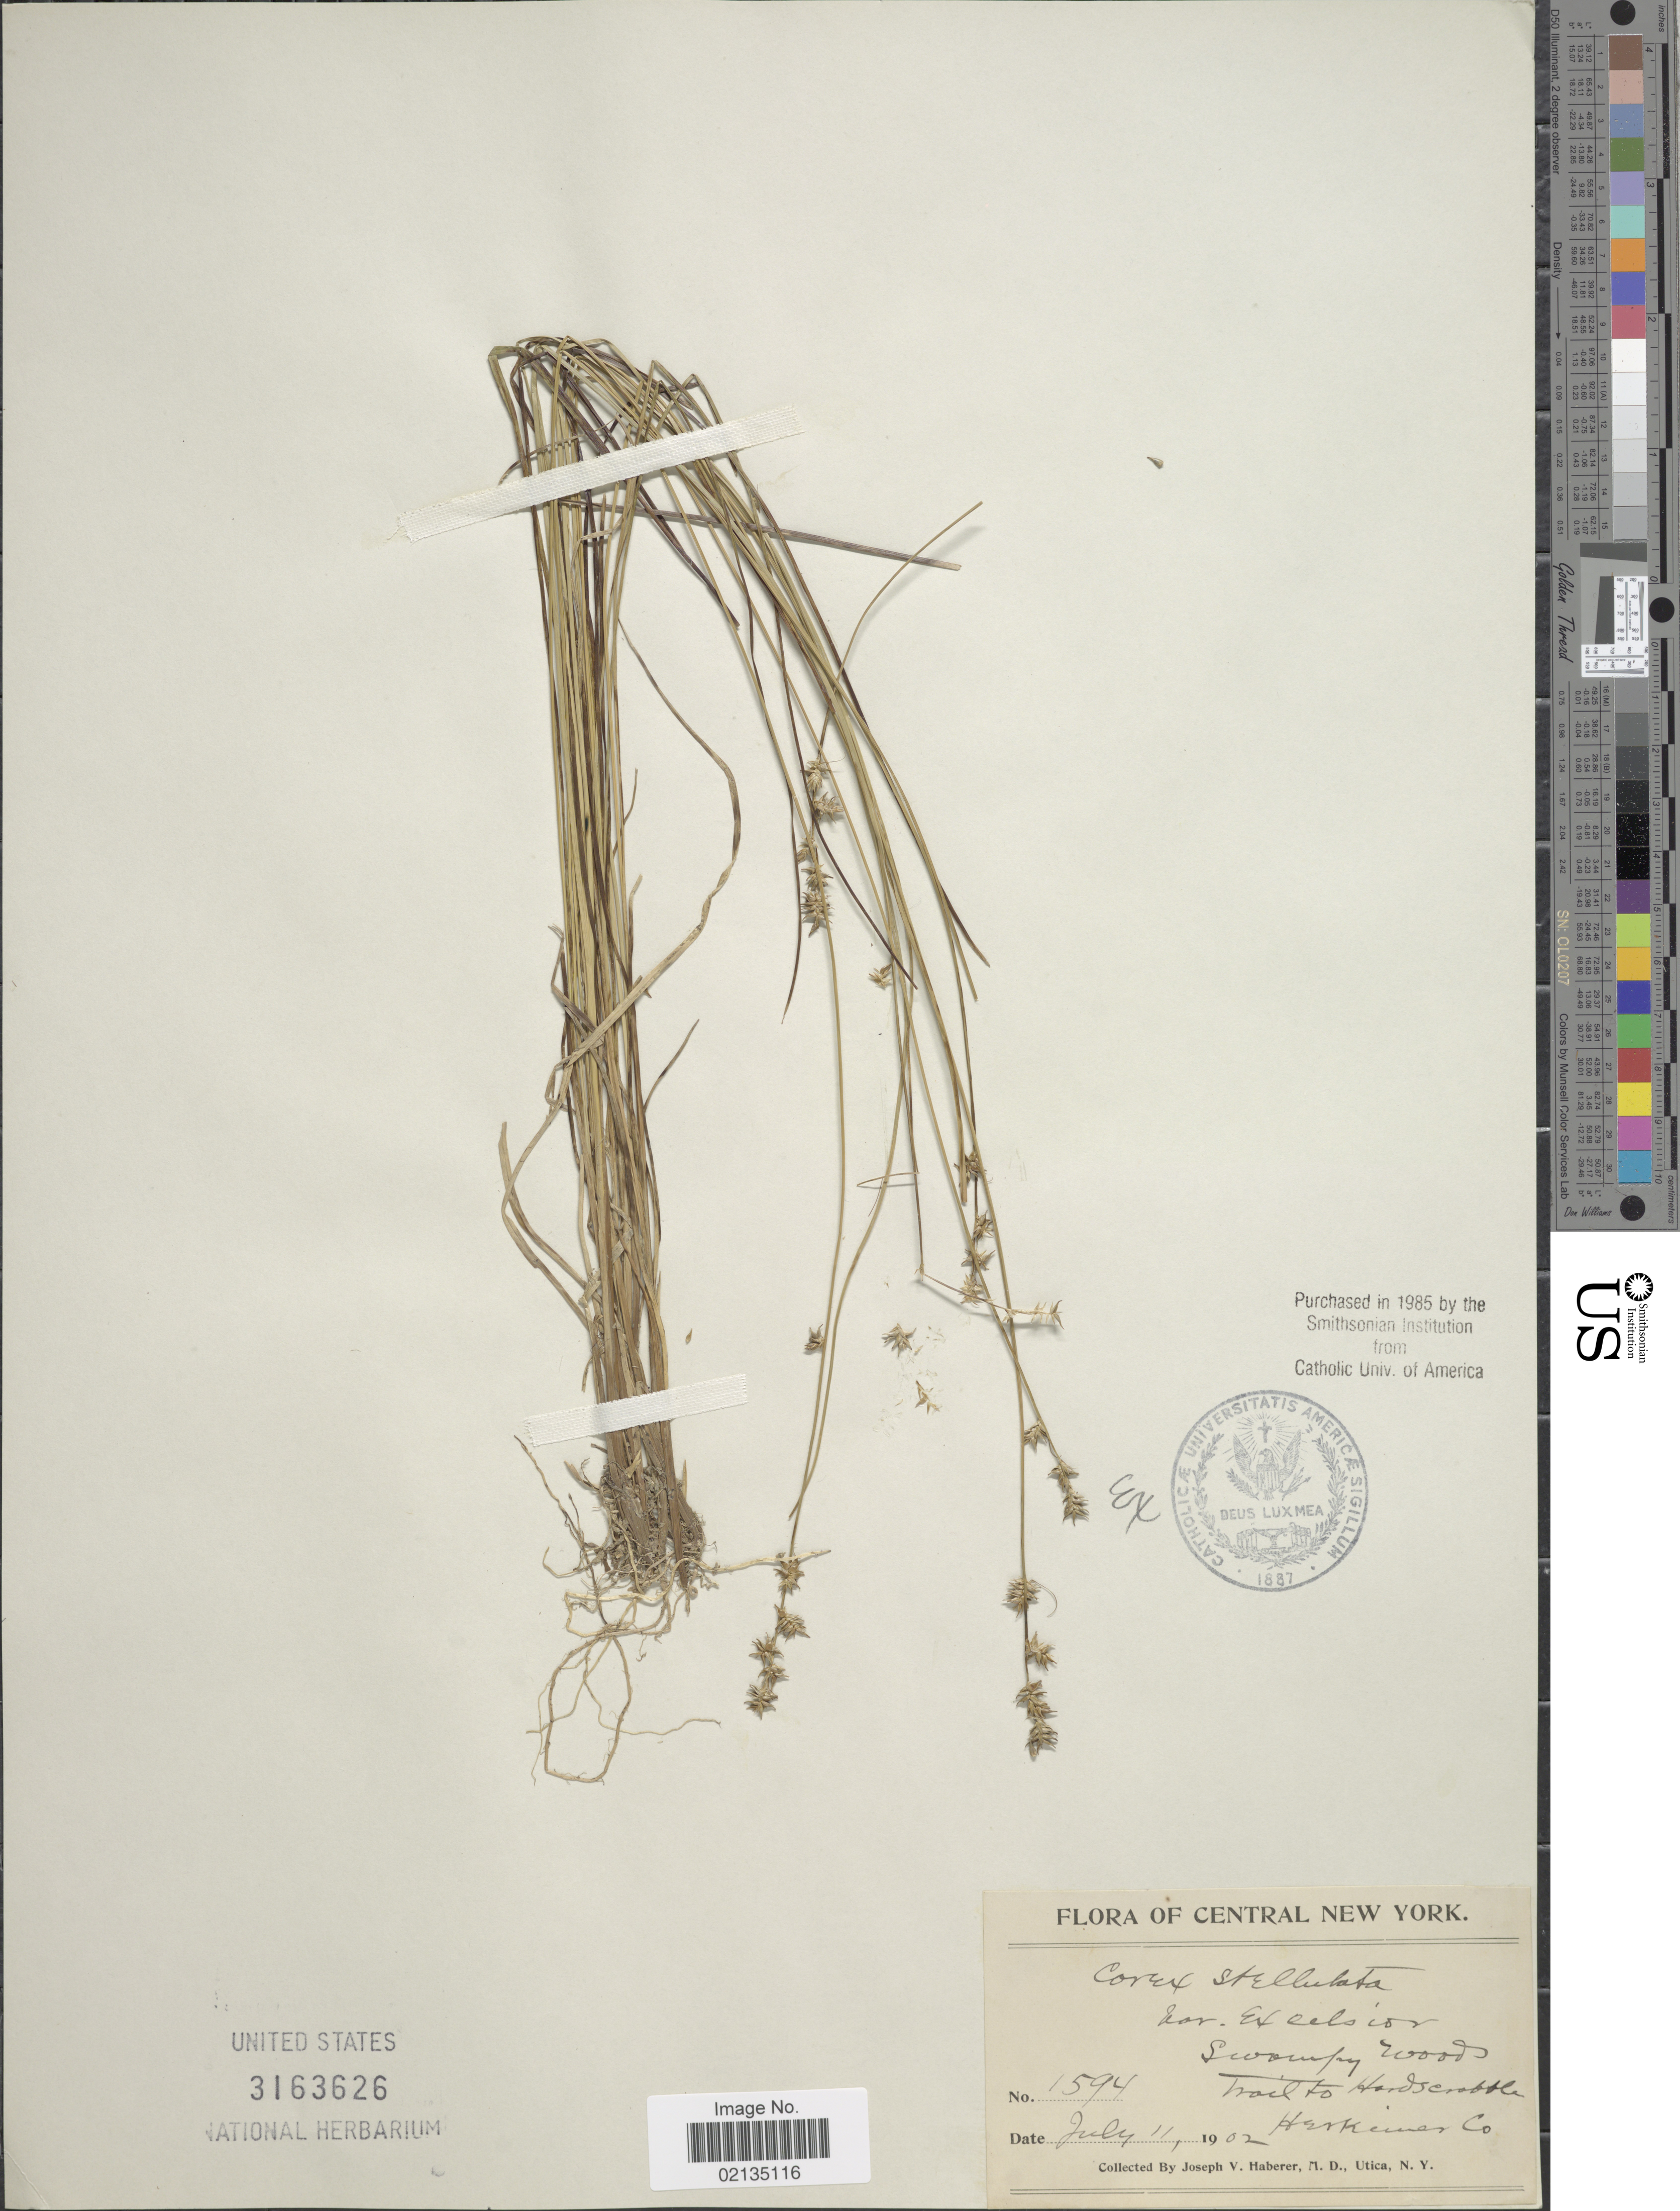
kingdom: Plantae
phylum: Tracheophyta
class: Liliopsida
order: Poales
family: Cyperaceae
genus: Carex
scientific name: Carex echinata subsp. echinata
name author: Murray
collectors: J. V. Haberer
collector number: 1594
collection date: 1902-07-11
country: United States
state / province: New York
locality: Central New York, Swampy woods trail to Hardscrabble, Herkimer Co.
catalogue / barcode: US 3163626